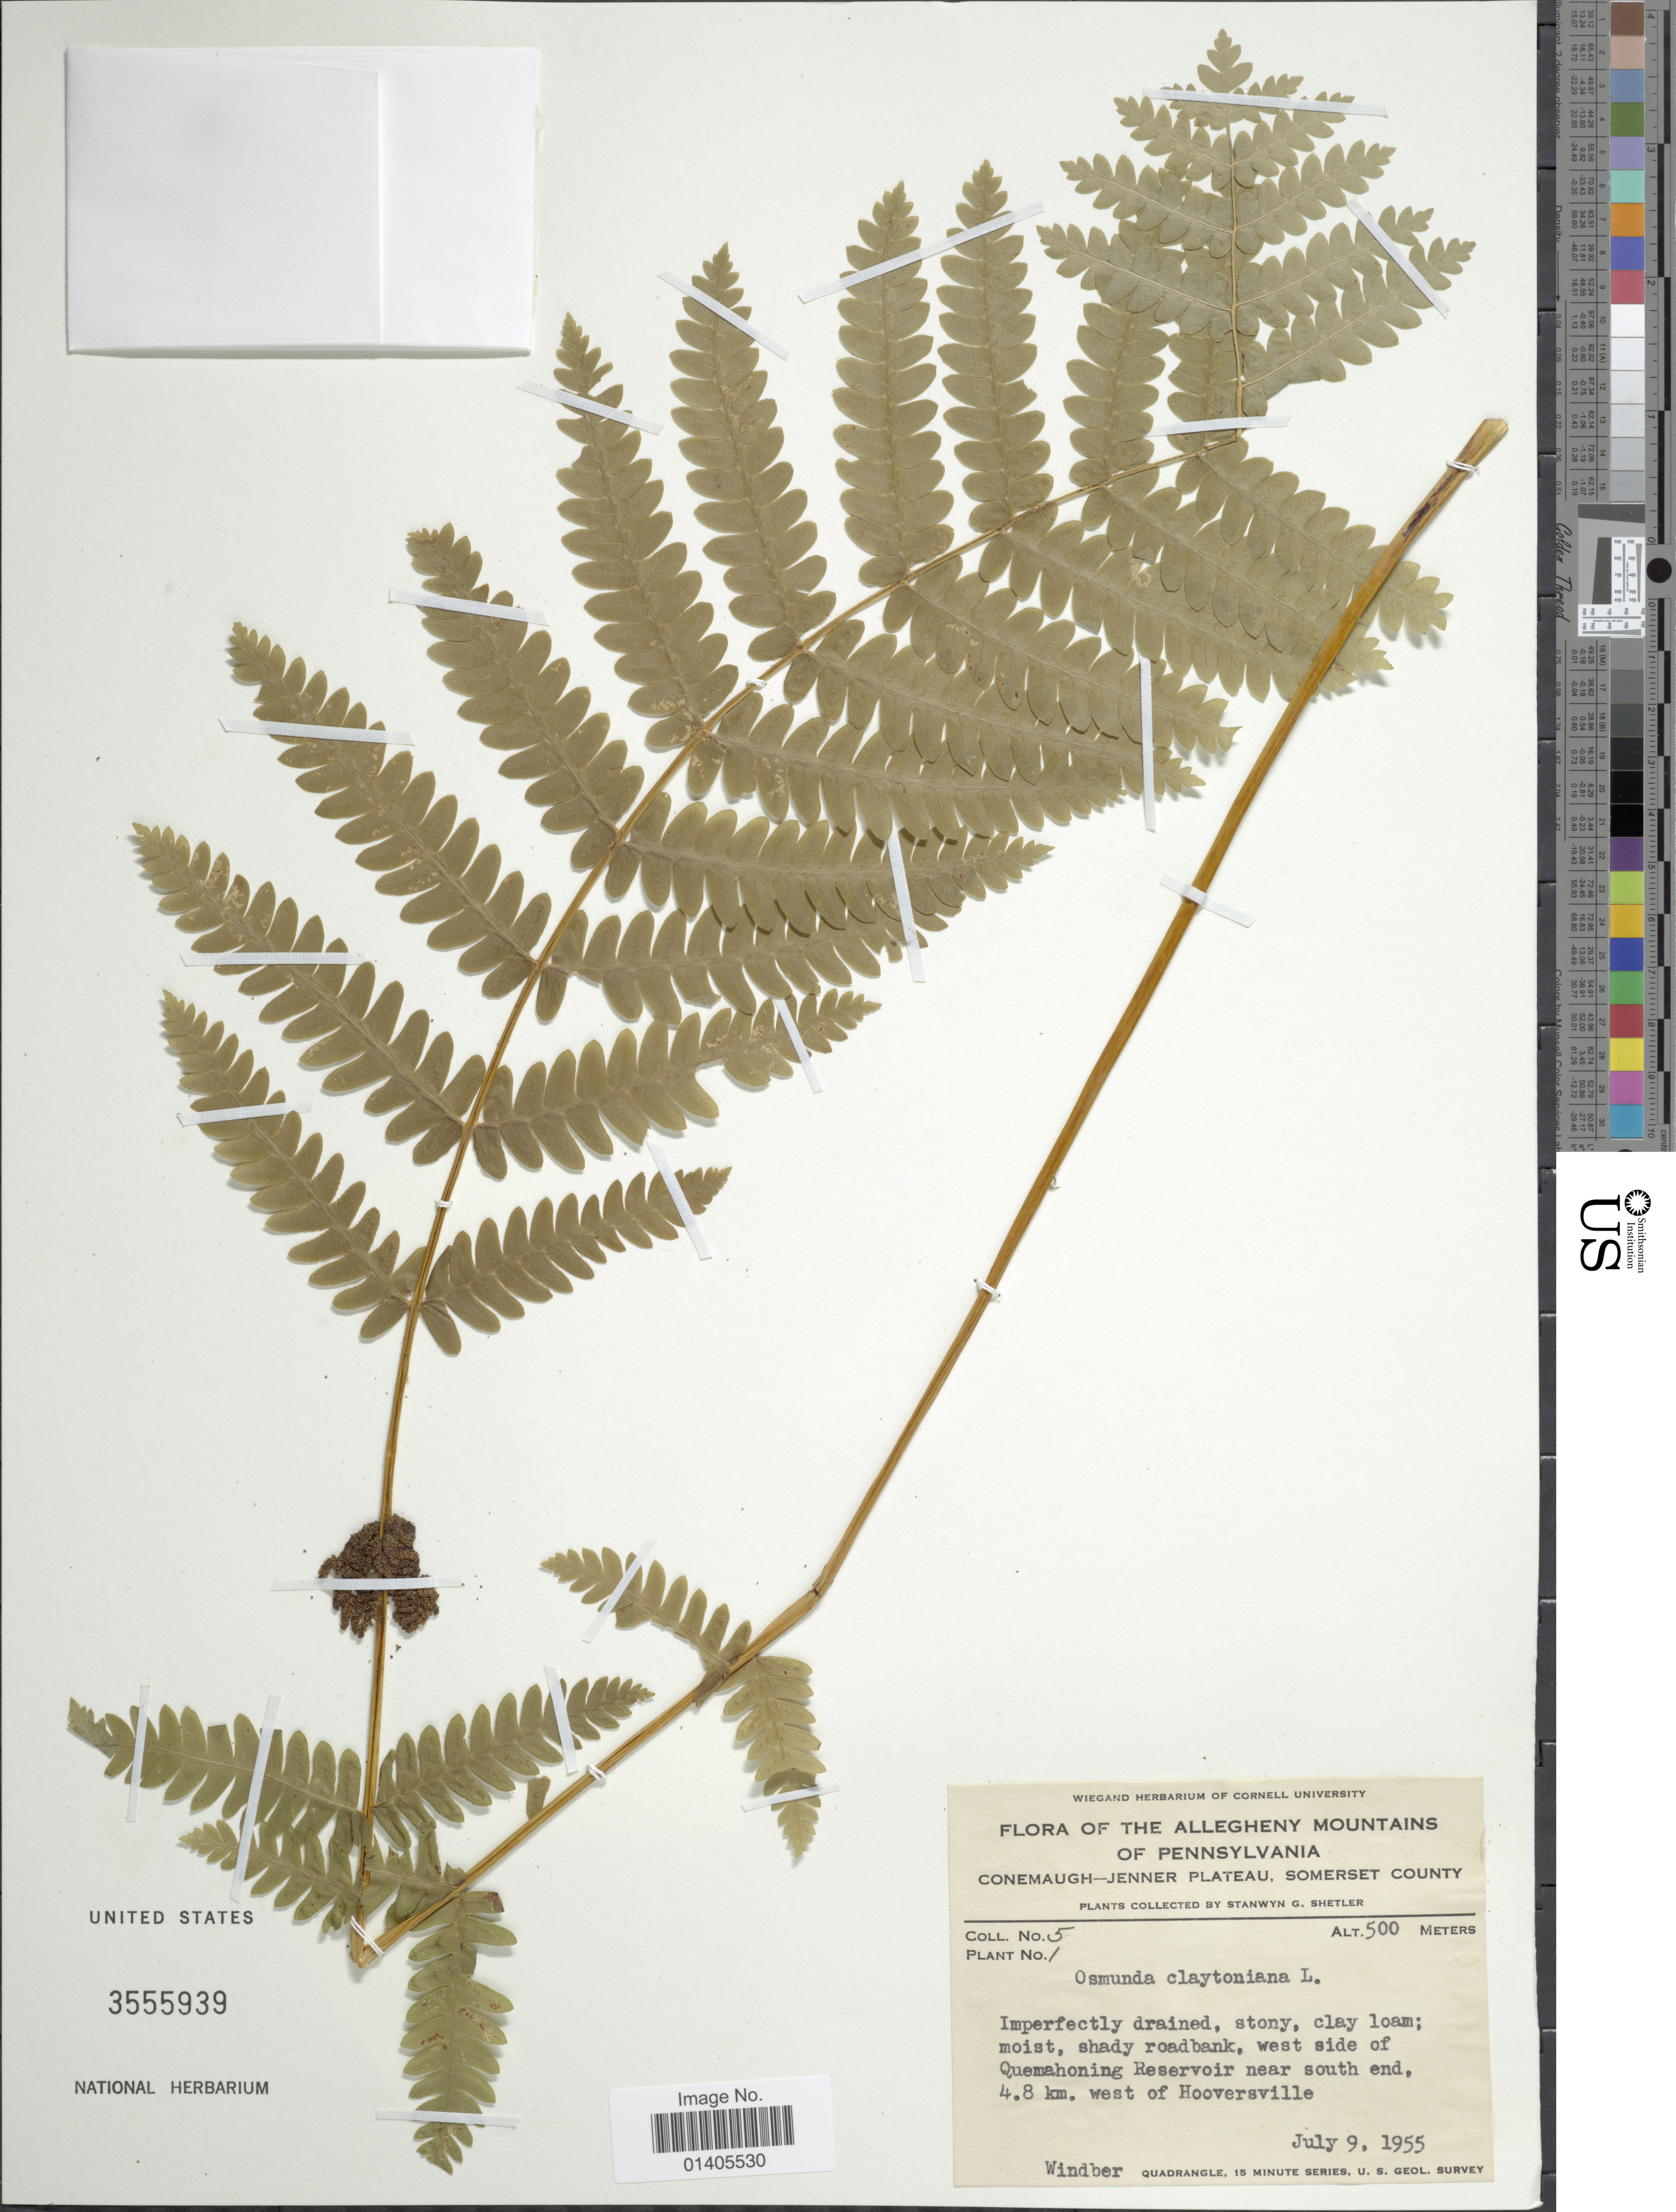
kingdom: Plantae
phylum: Tracheophyta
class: Polypodiopsida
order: Osmundales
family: Osmundaceae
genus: Osmunda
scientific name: Osmunda claytoniana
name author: (L.) Tagawa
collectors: S. Shetler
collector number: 5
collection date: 1955-07-09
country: United States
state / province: Pennsylvania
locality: The Allegheny Mountains, Conemaugh-Jenner Plateau, Somerset County, west side of Quemahoning Reservoir near south end 4.8 km west of Hooversville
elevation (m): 500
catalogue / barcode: US 3555939